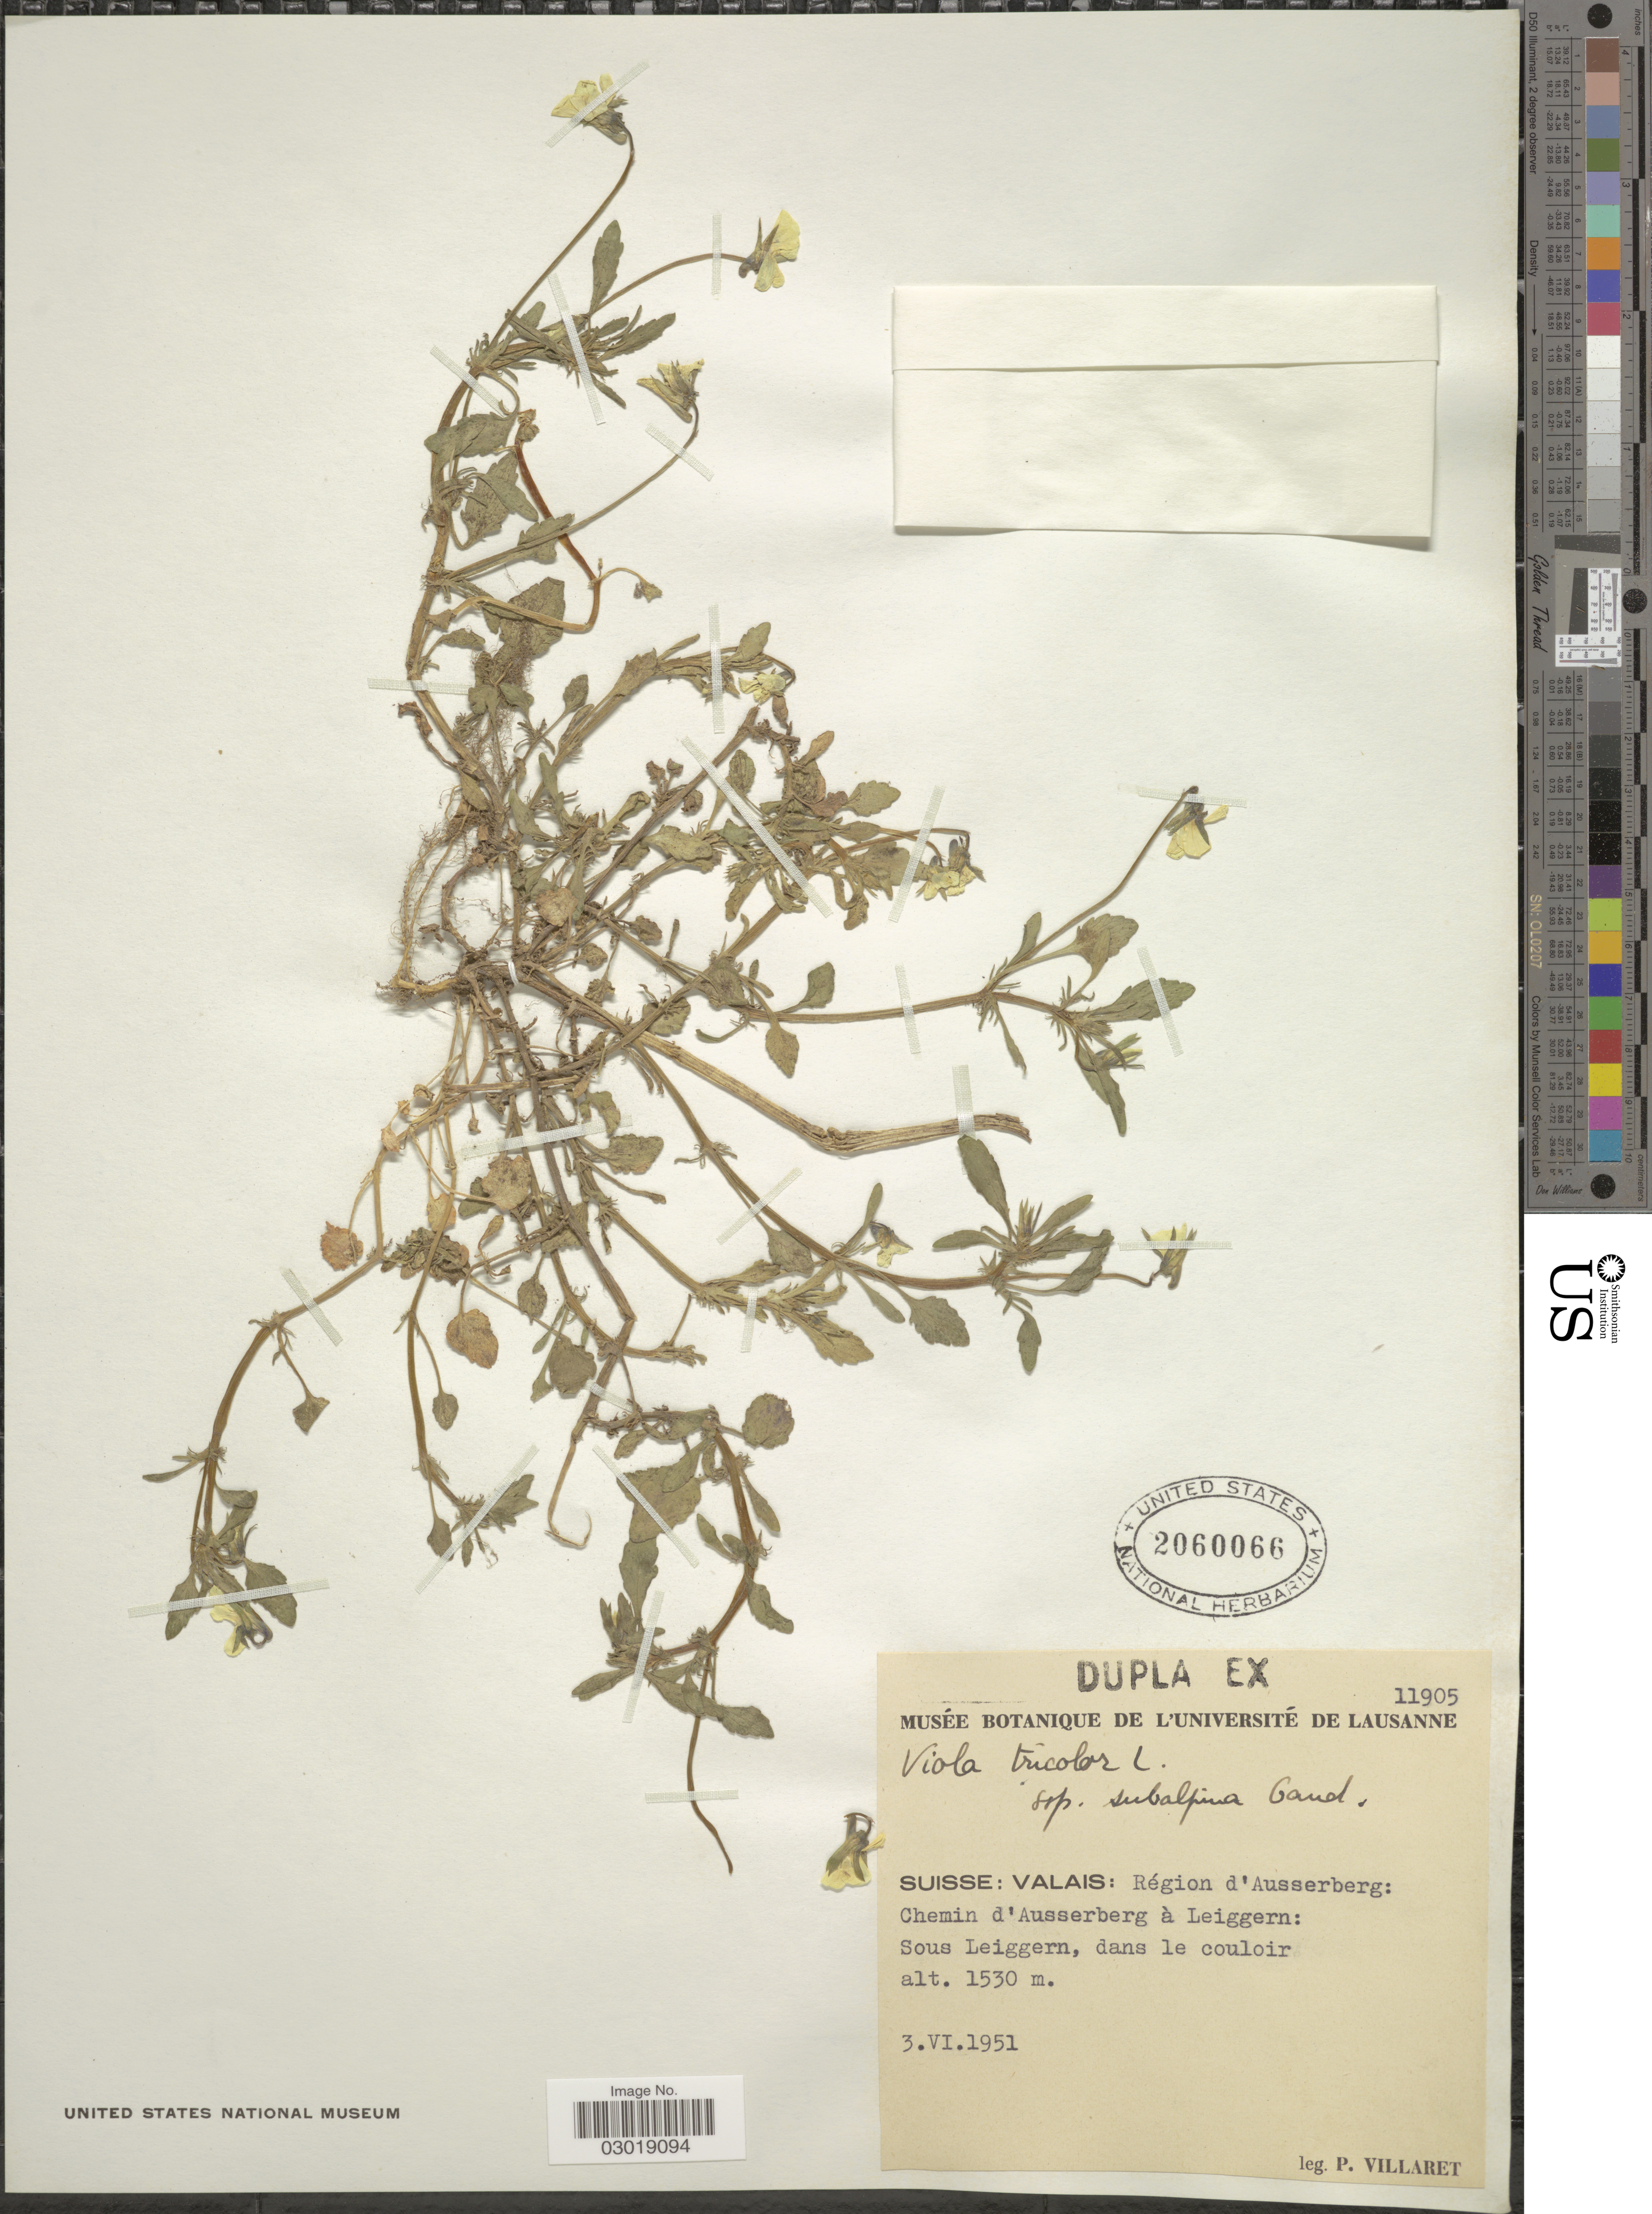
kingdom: Plantae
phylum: Tracheophyta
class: Magnoliopsida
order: Malpighiales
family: Violaceae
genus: Viola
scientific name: Viola tricolor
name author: L.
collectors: P. Villaret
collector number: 11905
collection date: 1951-06-03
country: Switzerland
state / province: Valais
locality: Suisse: Valais: Région d'Ausserberg: Chemin d'Ausserberg à Leiggern: Sous Leiggern, dans le couloir.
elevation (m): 1530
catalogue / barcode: US 2060066